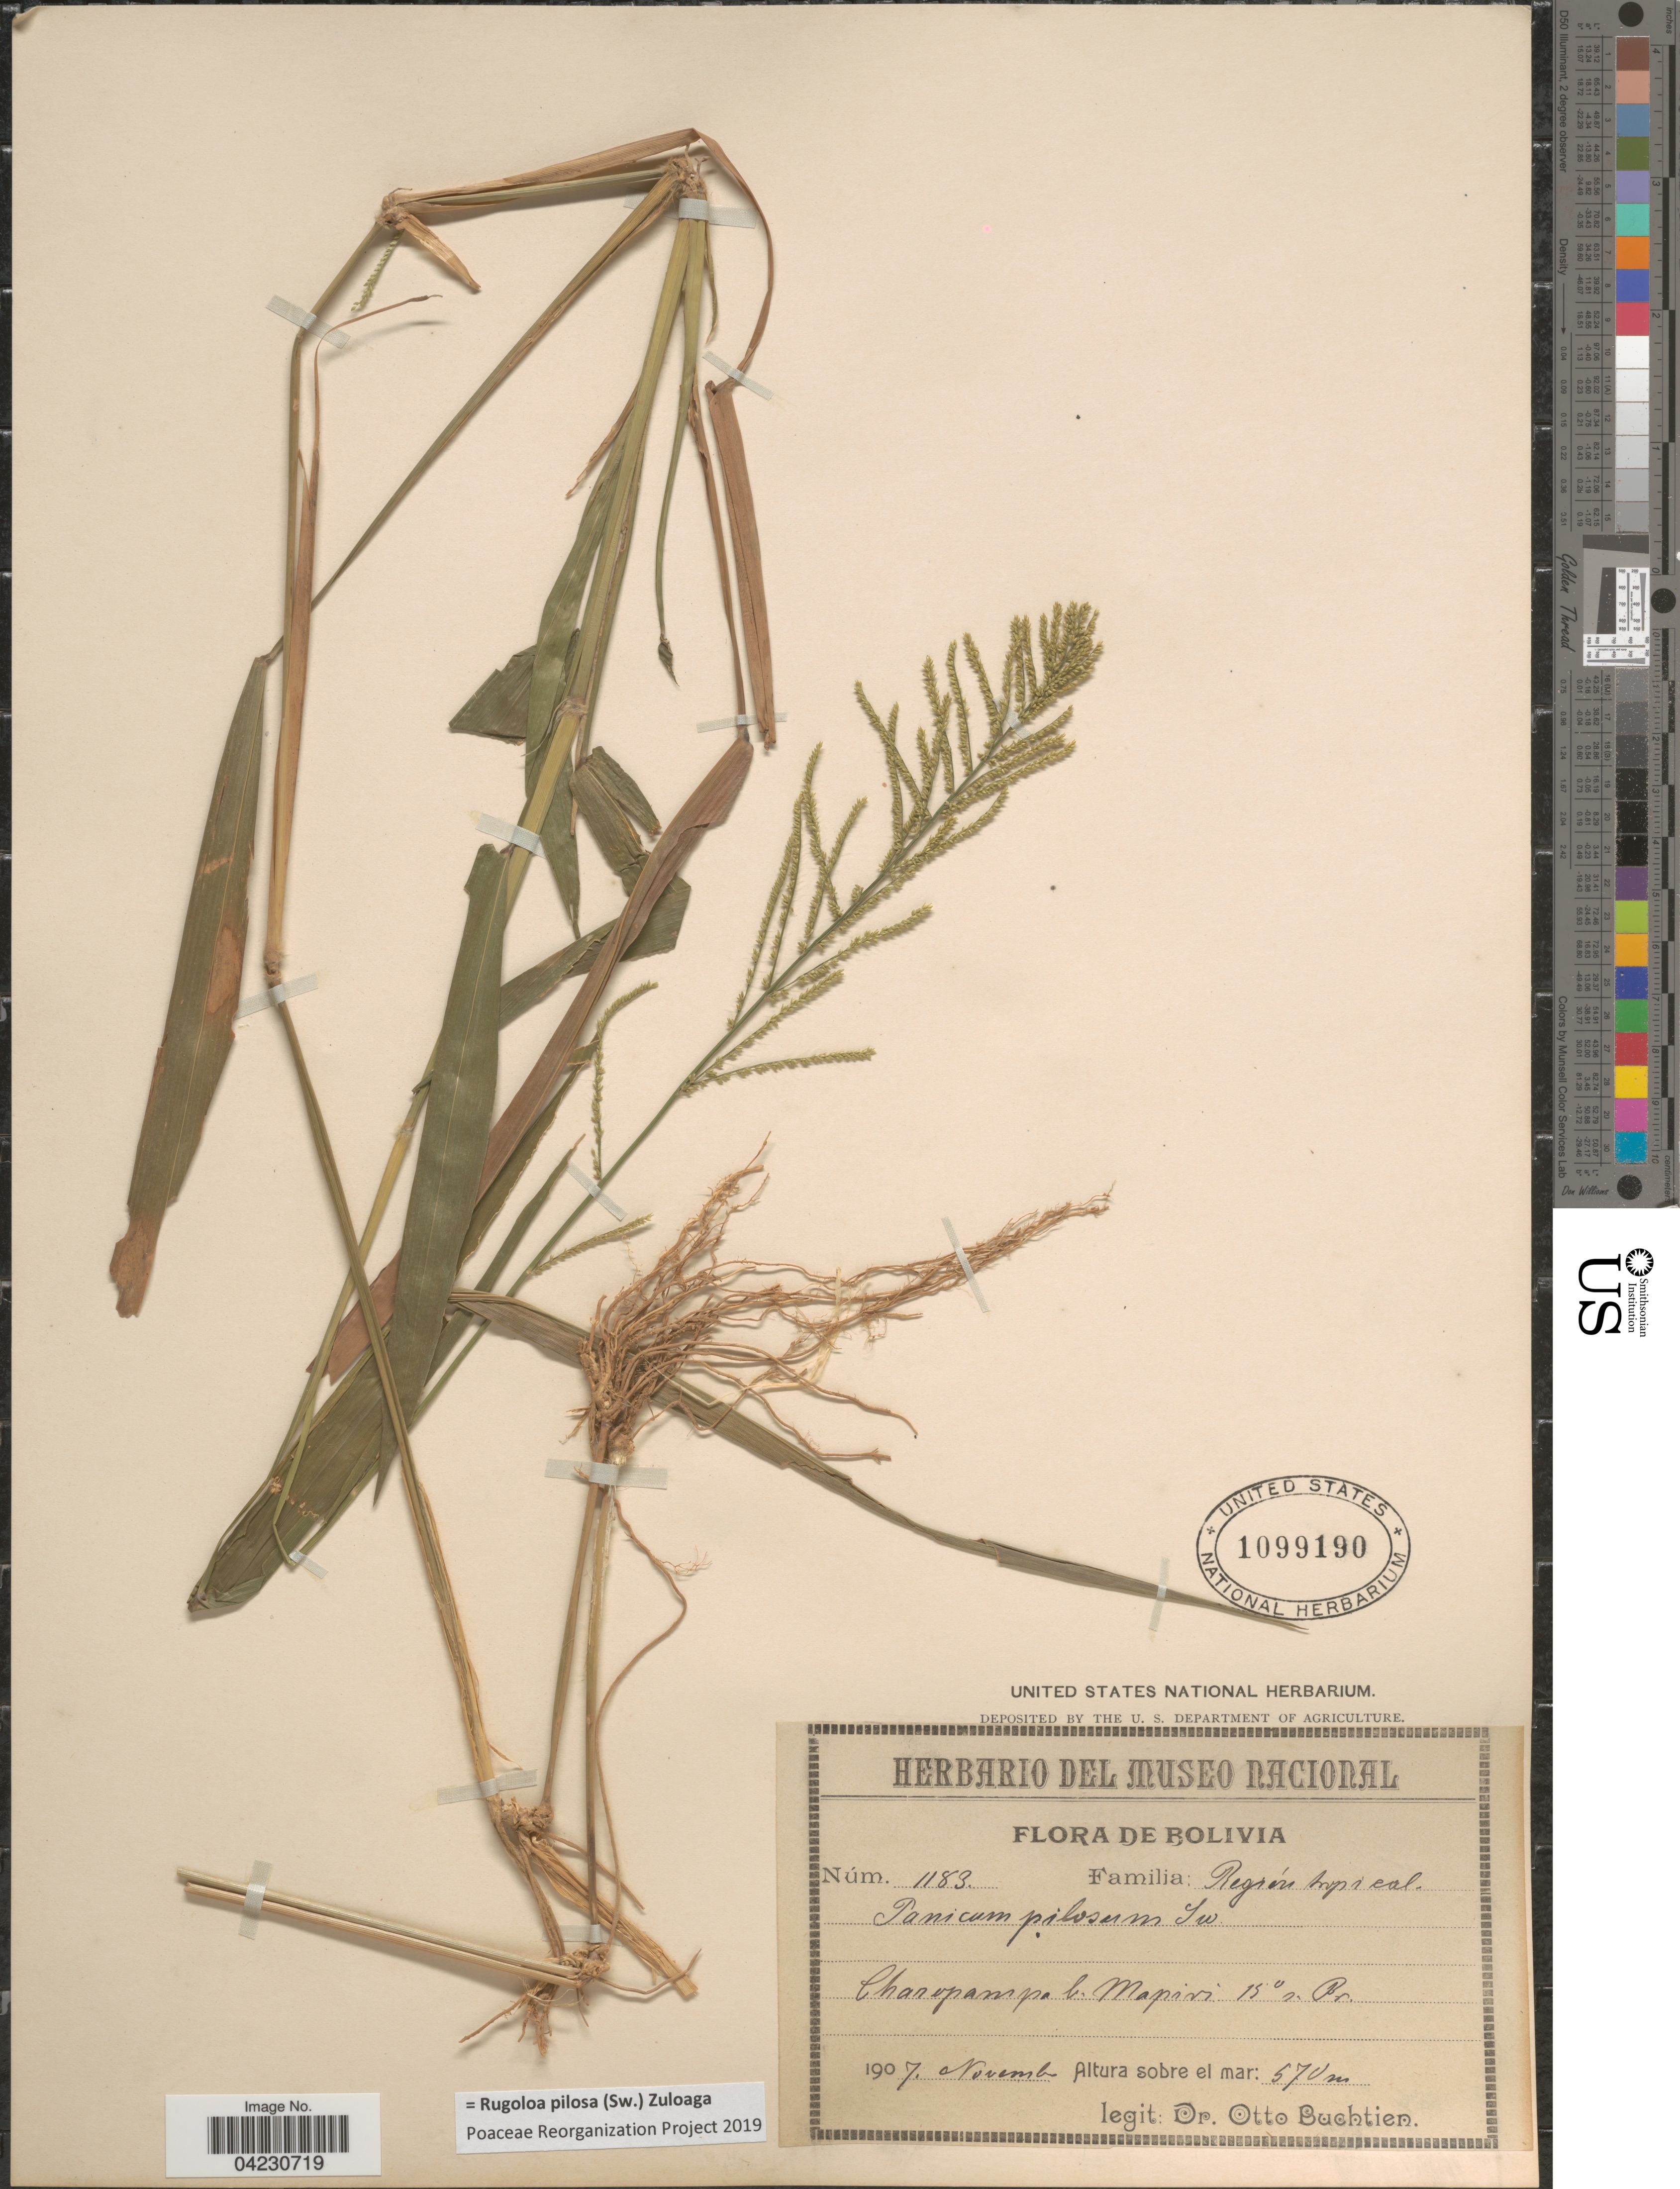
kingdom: Plantae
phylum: Tracheophyta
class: Liliopsida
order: Poales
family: Poaceae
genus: Rugoloa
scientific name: Rugoloa pilosa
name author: (Sw.) Zuloaga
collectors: O. Buchtien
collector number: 1183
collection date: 1907-11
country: Bolivia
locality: Región tropical. Charopampa b. Mapiri 15º r.Br.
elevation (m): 570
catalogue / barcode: US 1099190